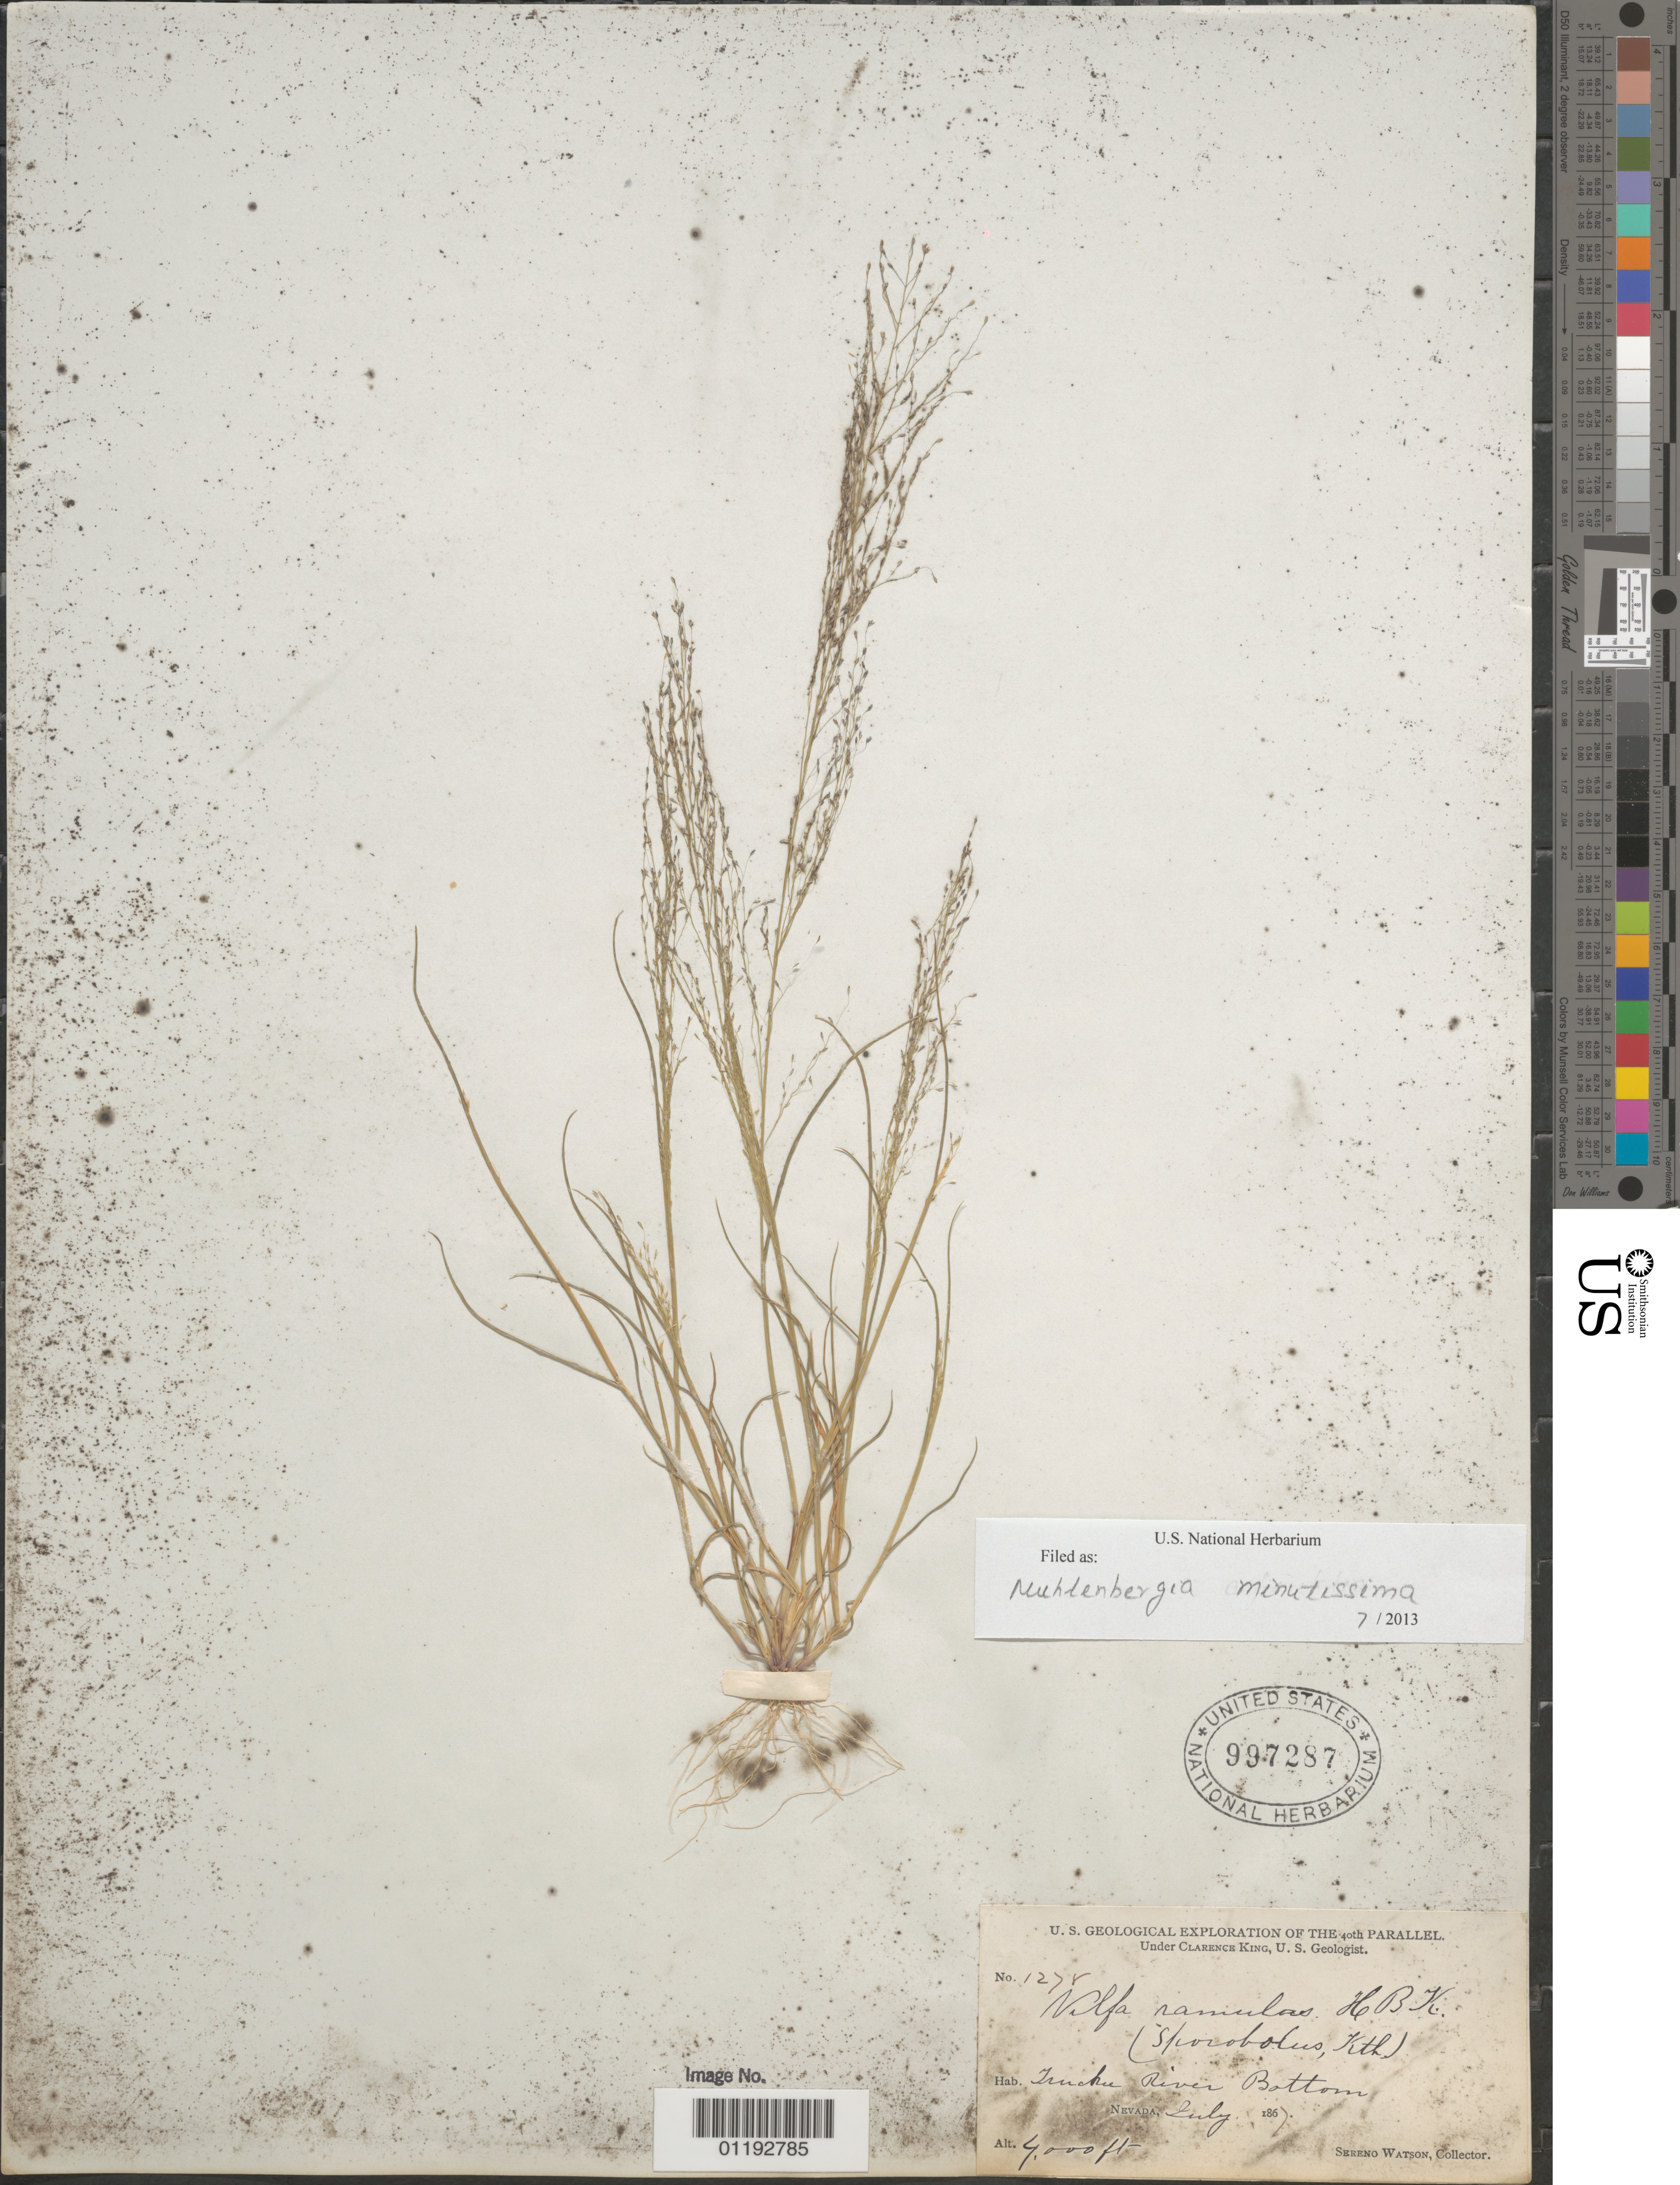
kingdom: Plantae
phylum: Tracheophyta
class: Liliopsida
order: Poales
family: Poaceae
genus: Muhlenbergia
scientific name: Muhlenbergia minutissima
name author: (Steud.) Swallen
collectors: S. Watson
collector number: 1278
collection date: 1867-07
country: United States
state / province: Nevada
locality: Truckee River Bottom.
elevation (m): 1219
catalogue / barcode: US 997287